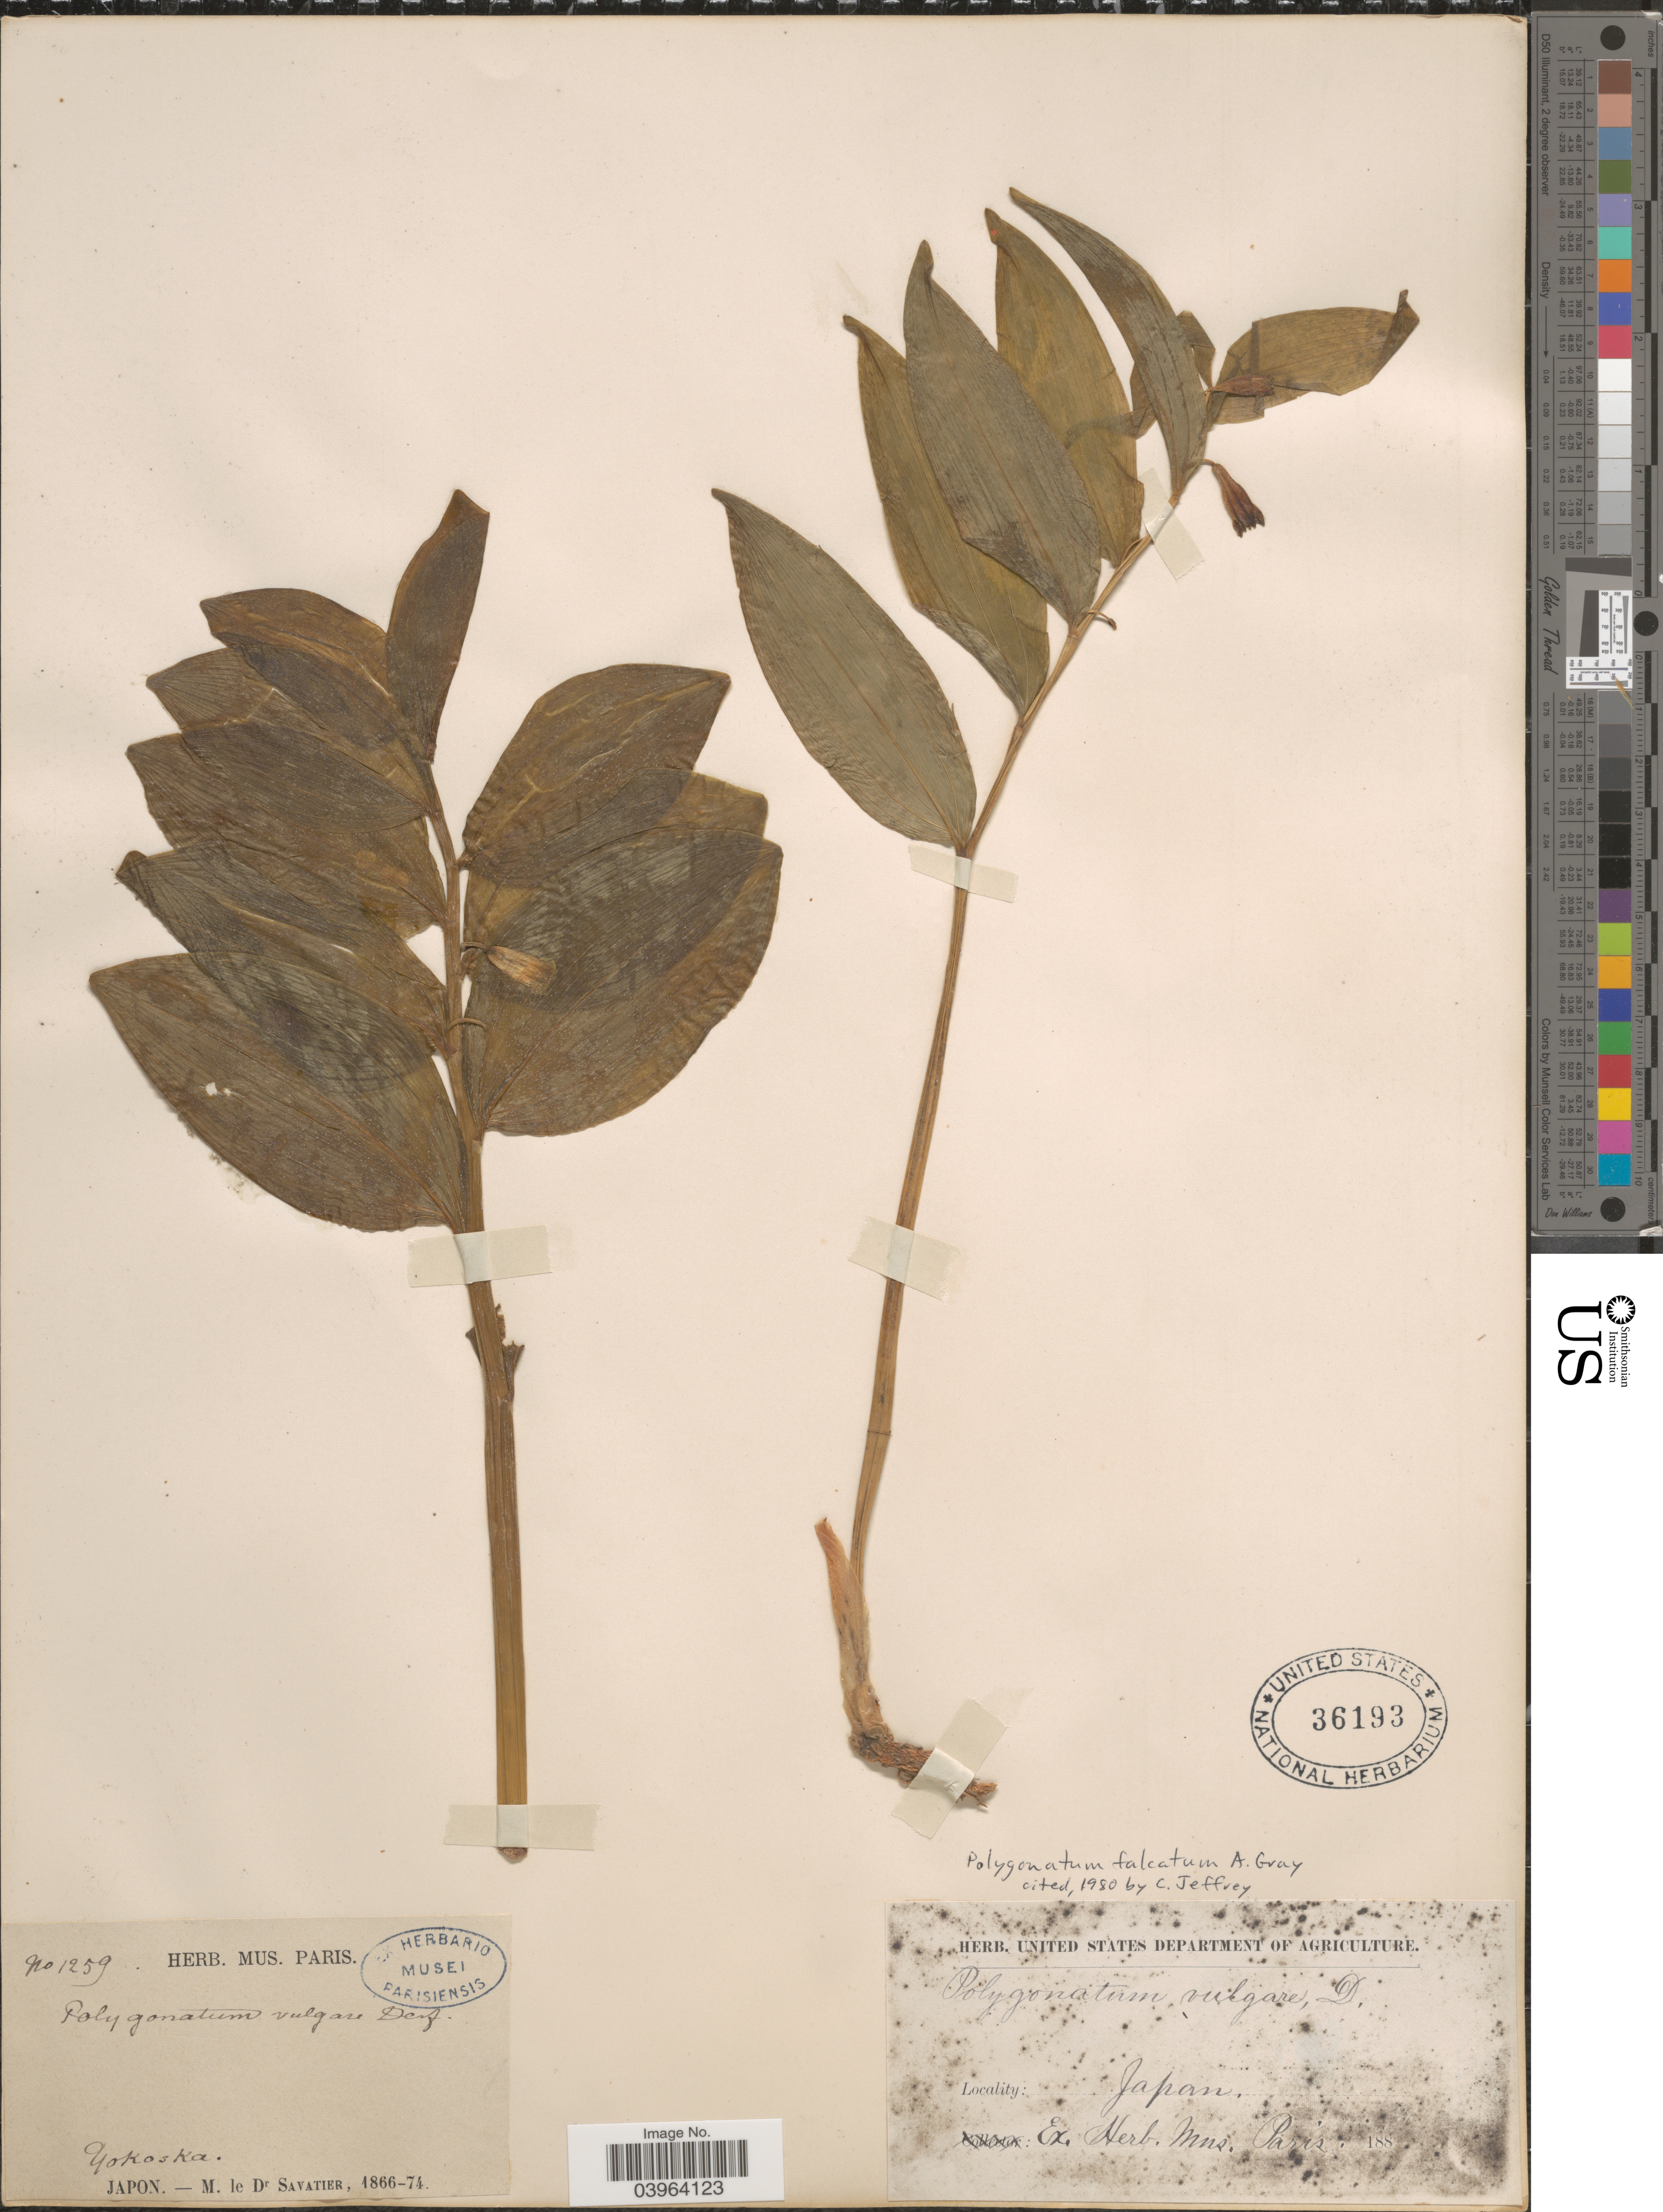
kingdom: Plantae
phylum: Tracheophyta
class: Liliopsida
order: Asparagales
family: Asparagaceae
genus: Polygonatum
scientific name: Polygonatum falcatum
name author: A. Gray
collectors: M. Savatier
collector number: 1259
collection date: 1866/1874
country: Japan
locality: Yokoska.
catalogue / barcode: US 36193